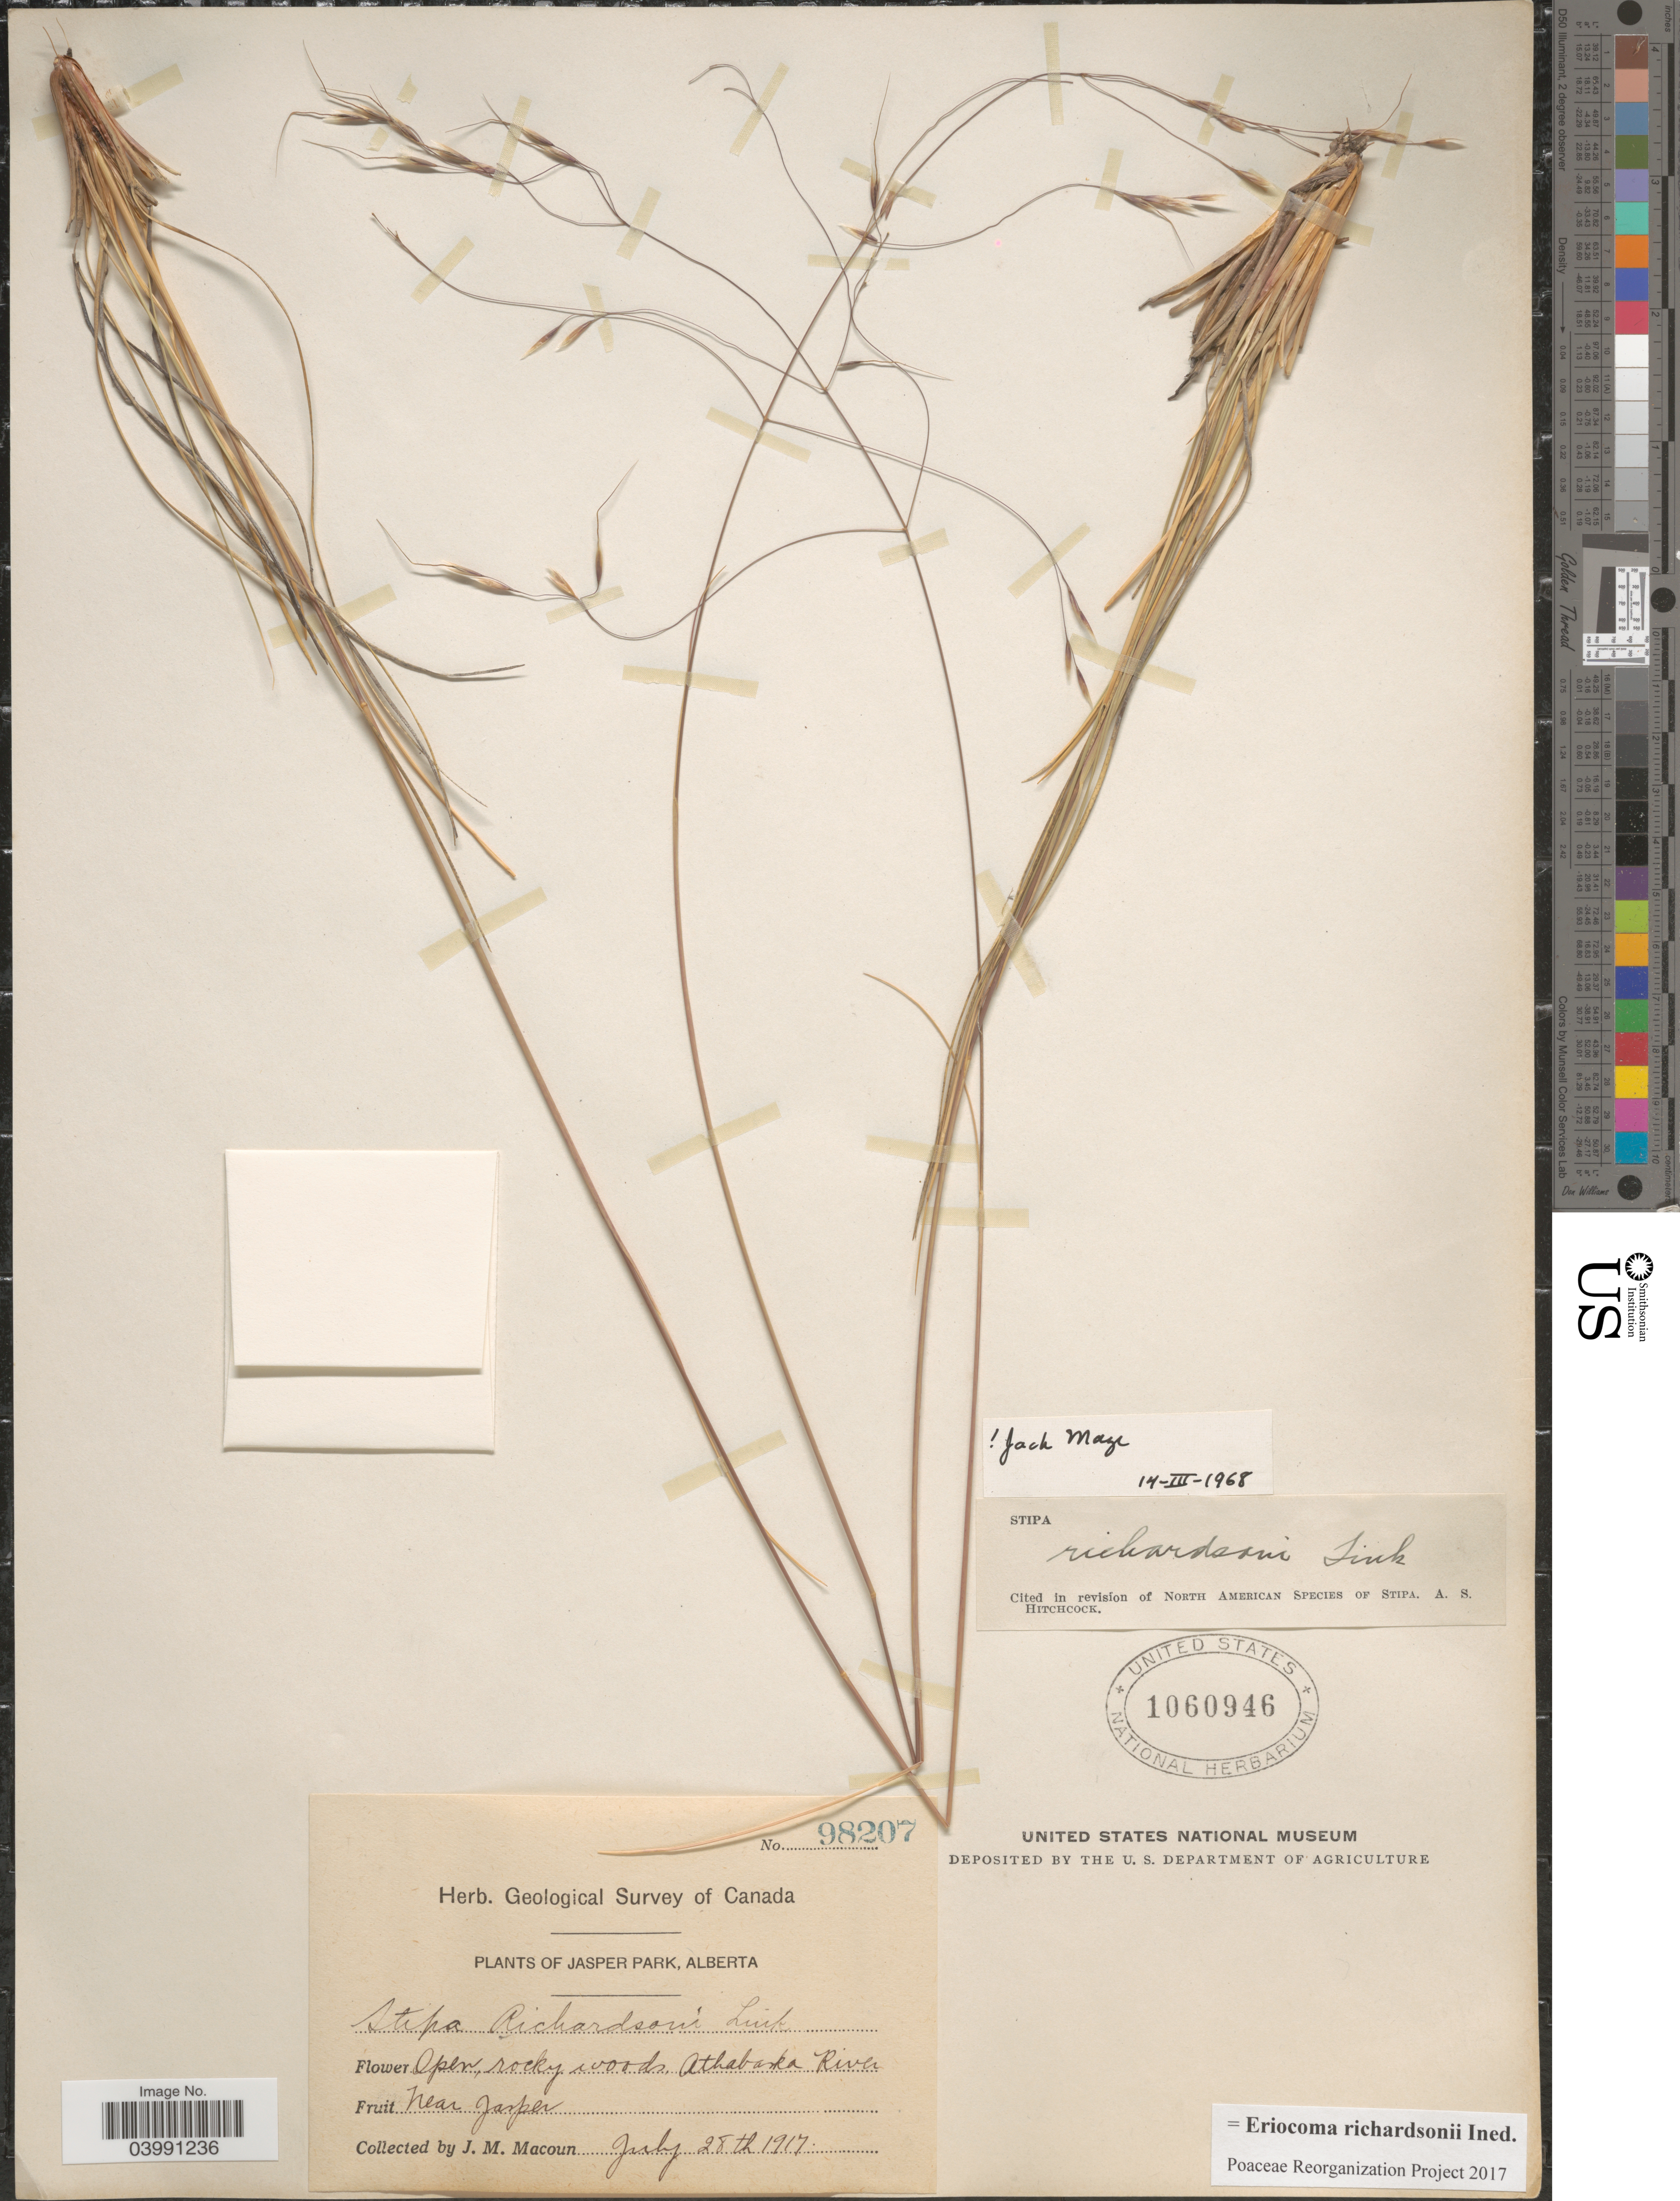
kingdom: Plantae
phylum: Tracheophyta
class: Liliopsida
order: Poales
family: Poaceae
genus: Eriocoma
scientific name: Eriocoma richardsonii ined.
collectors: J. Macoun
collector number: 98207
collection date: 1917-07-28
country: Canada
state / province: Alberta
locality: Jasper Park. Open rocky woods, Athabaska River. Near Jasper.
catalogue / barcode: US 1060946